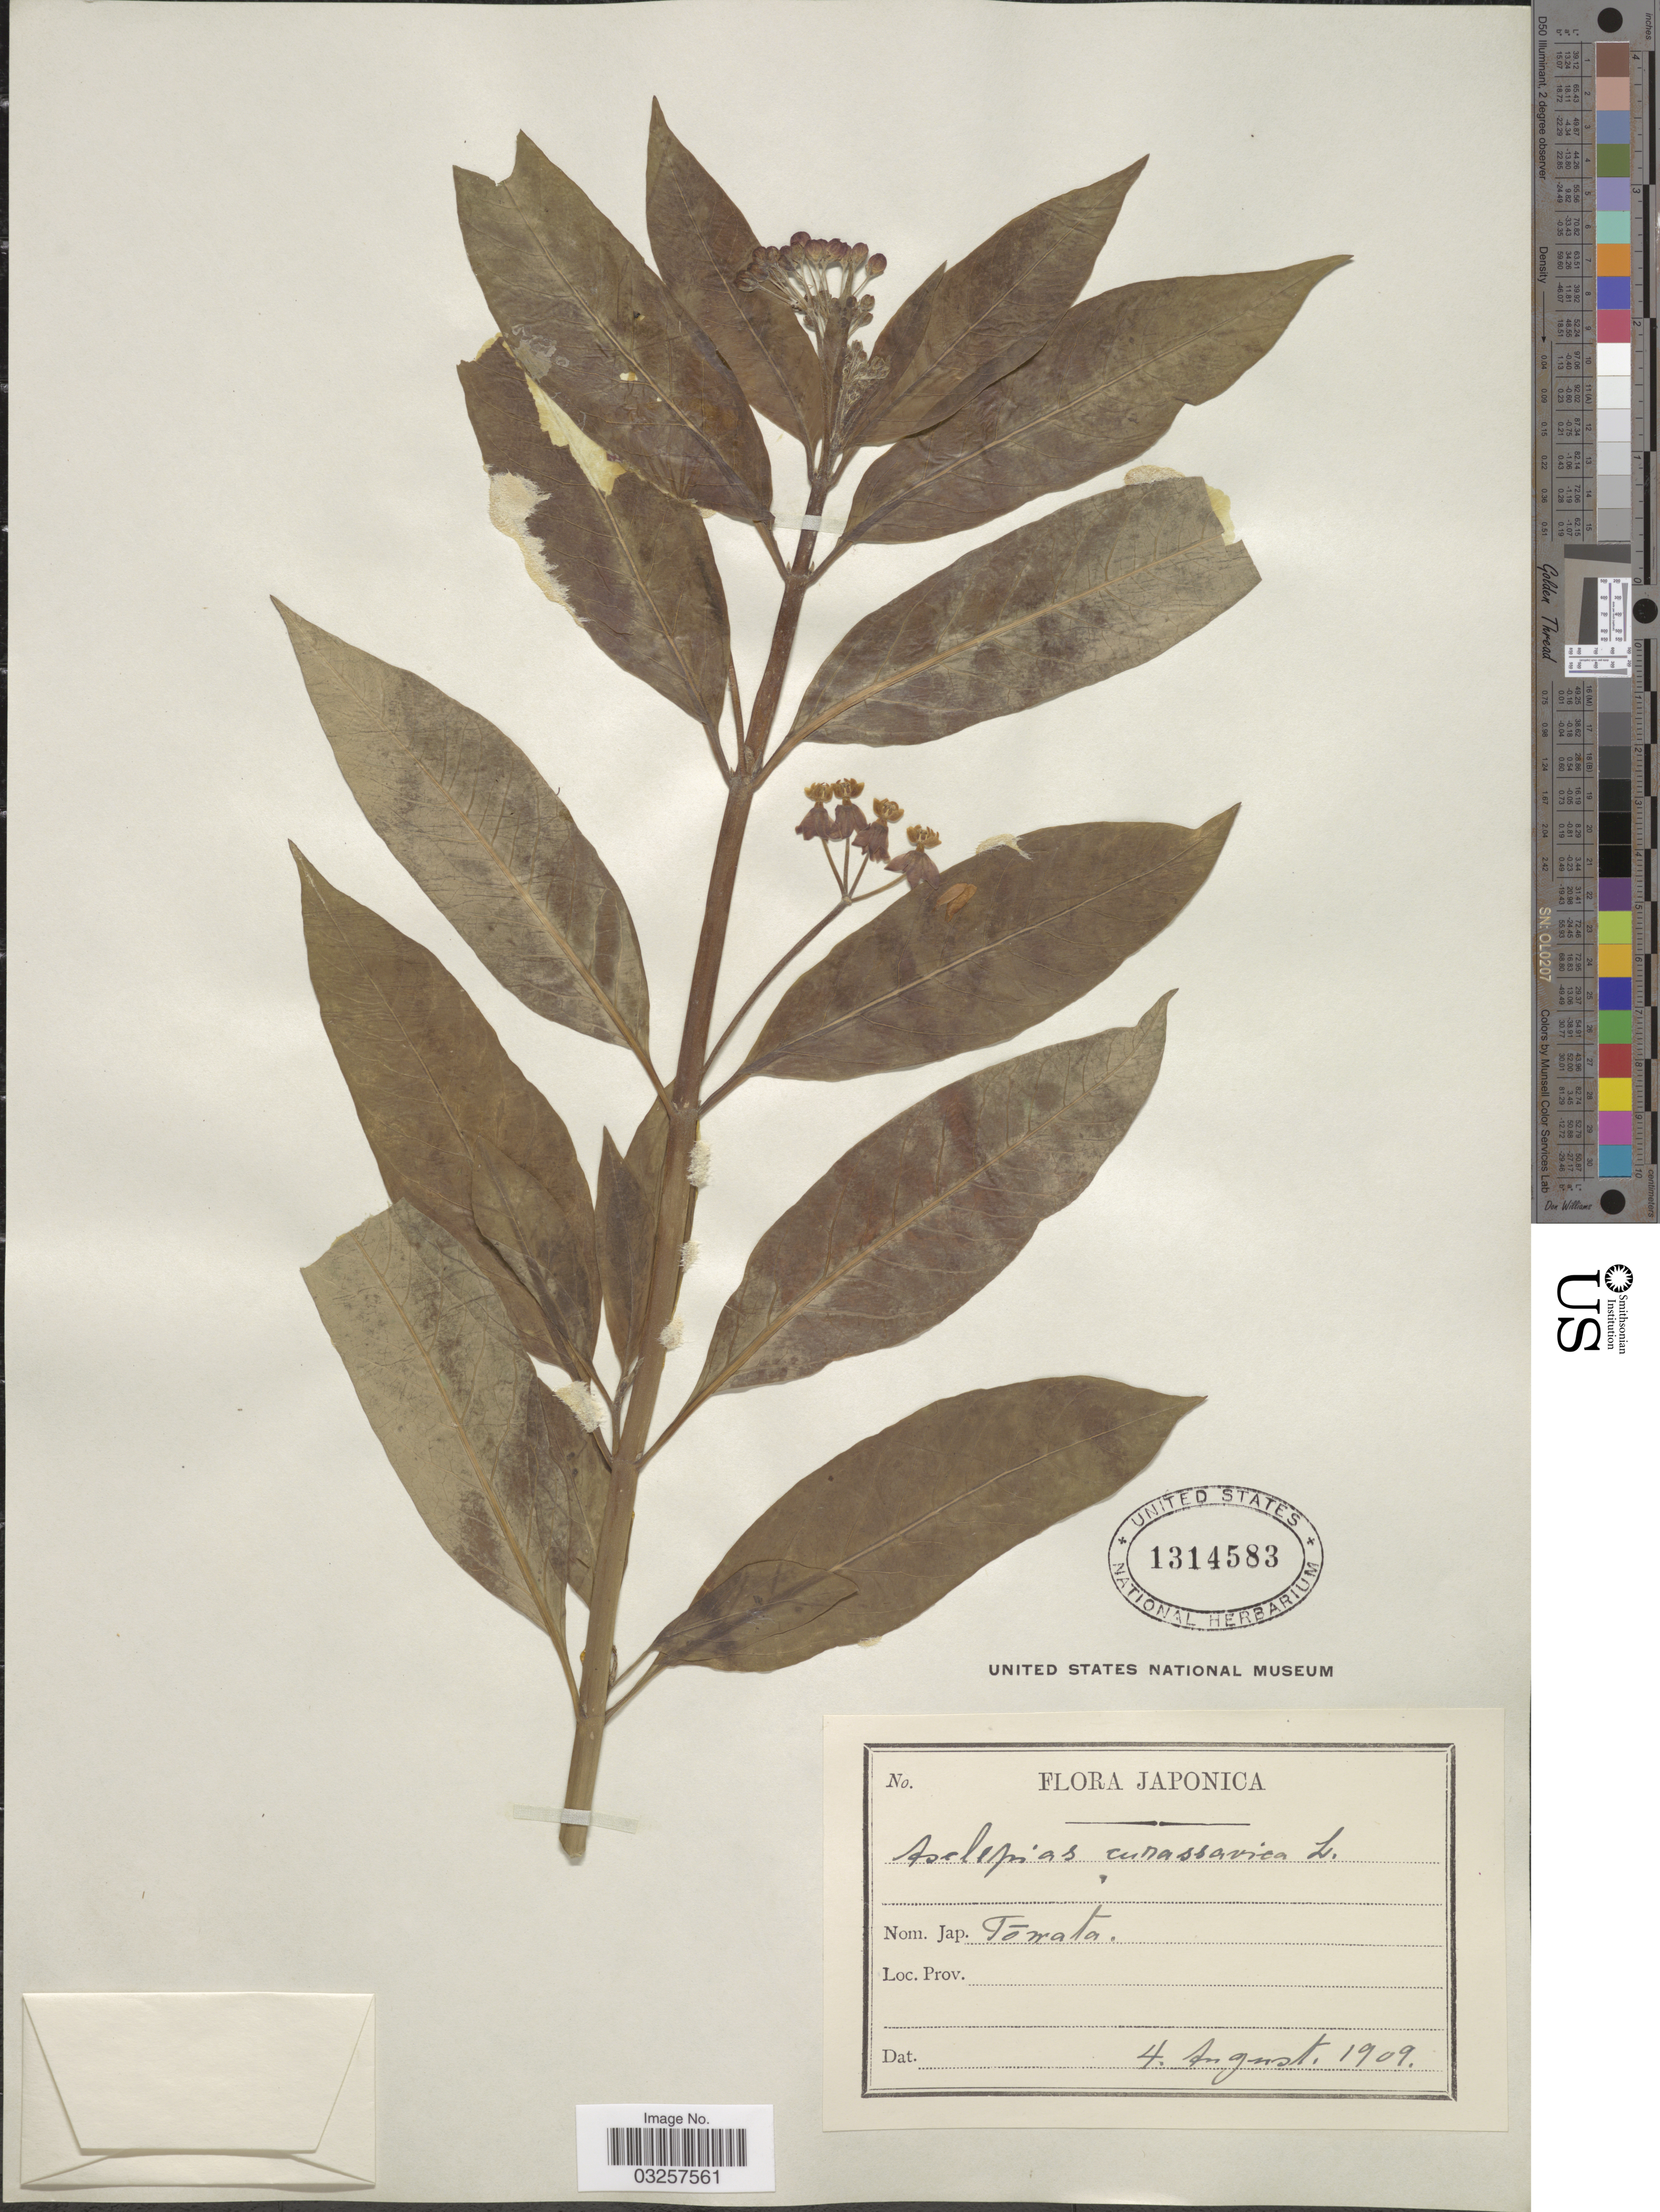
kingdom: Plantae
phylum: Tracheophyta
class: Magnoliopsida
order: Gentianales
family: Apocynaceae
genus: Asclepias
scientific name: Asclepias curassavica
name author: L.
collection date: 1909-08-04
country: Japan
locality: Fowata.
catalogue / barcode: US 1314583